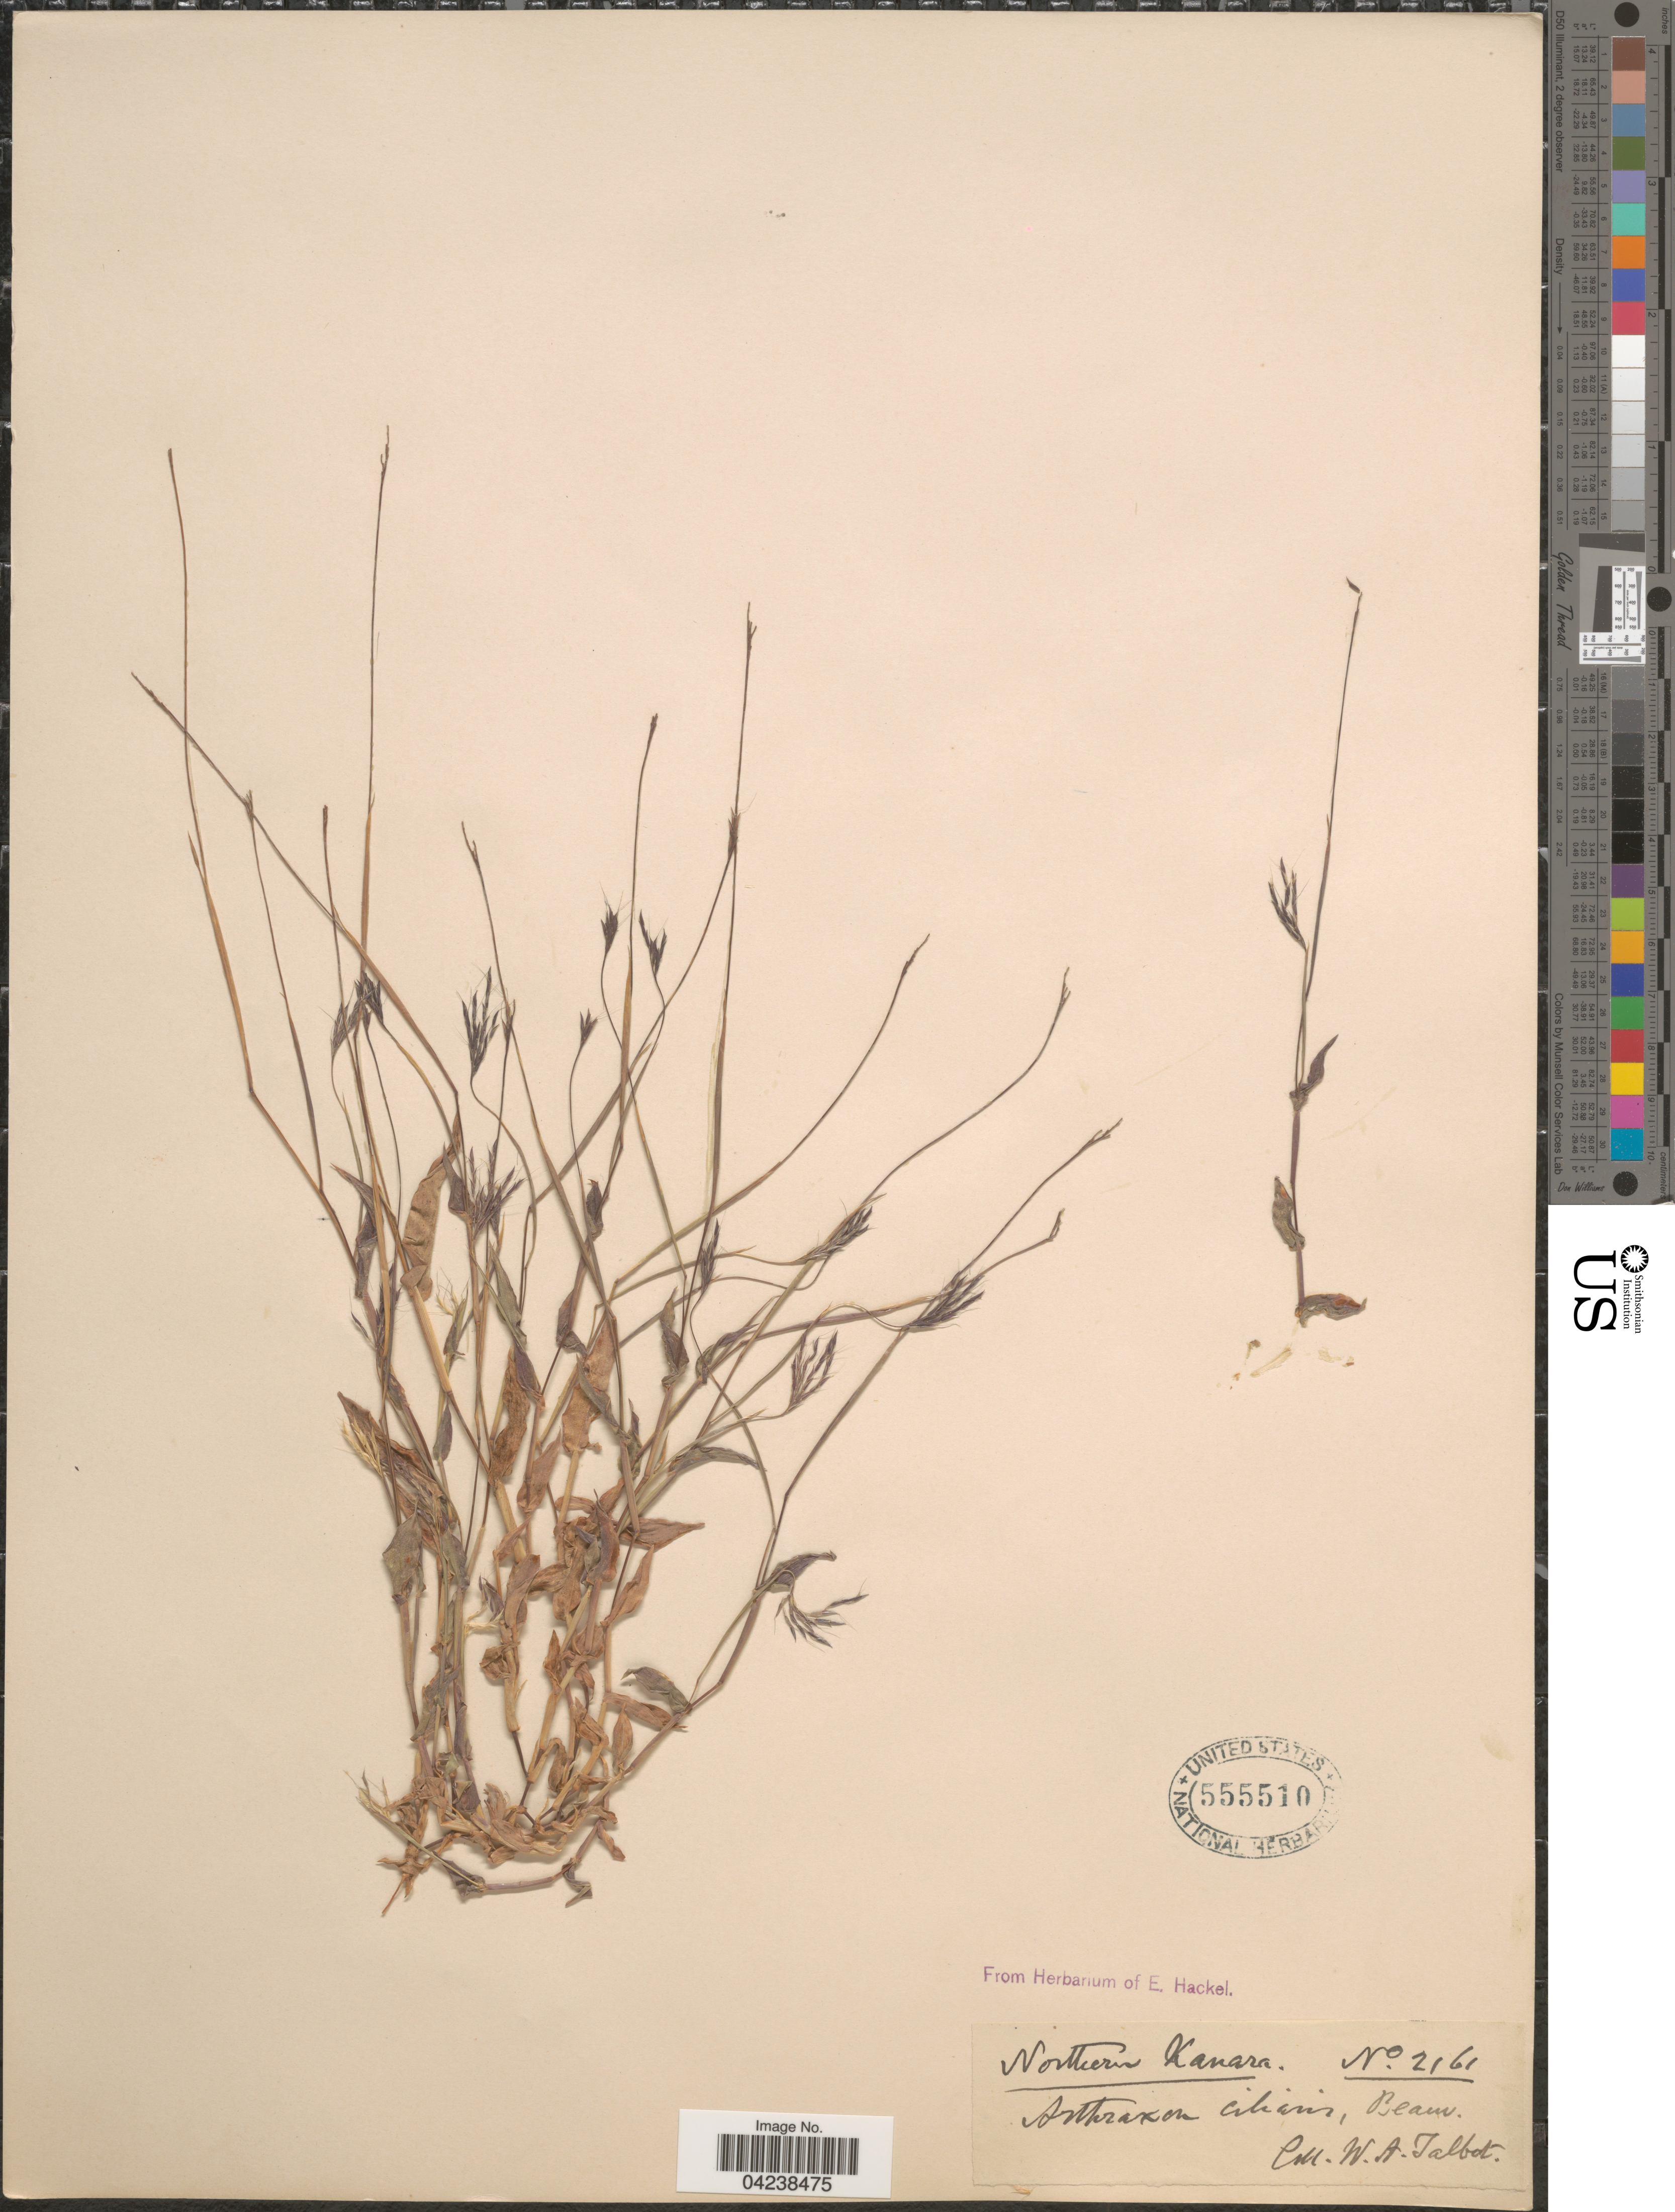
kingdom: Plantae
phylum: Tracheophyta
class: Liliopsida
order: Poales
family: Poaceae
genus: Arthraxon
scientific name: Arthraxon hispidus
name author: (Thunb.) Makino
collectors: W. Talbot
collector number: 2161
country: India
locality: Northern Kanara.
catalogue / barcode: US 555510